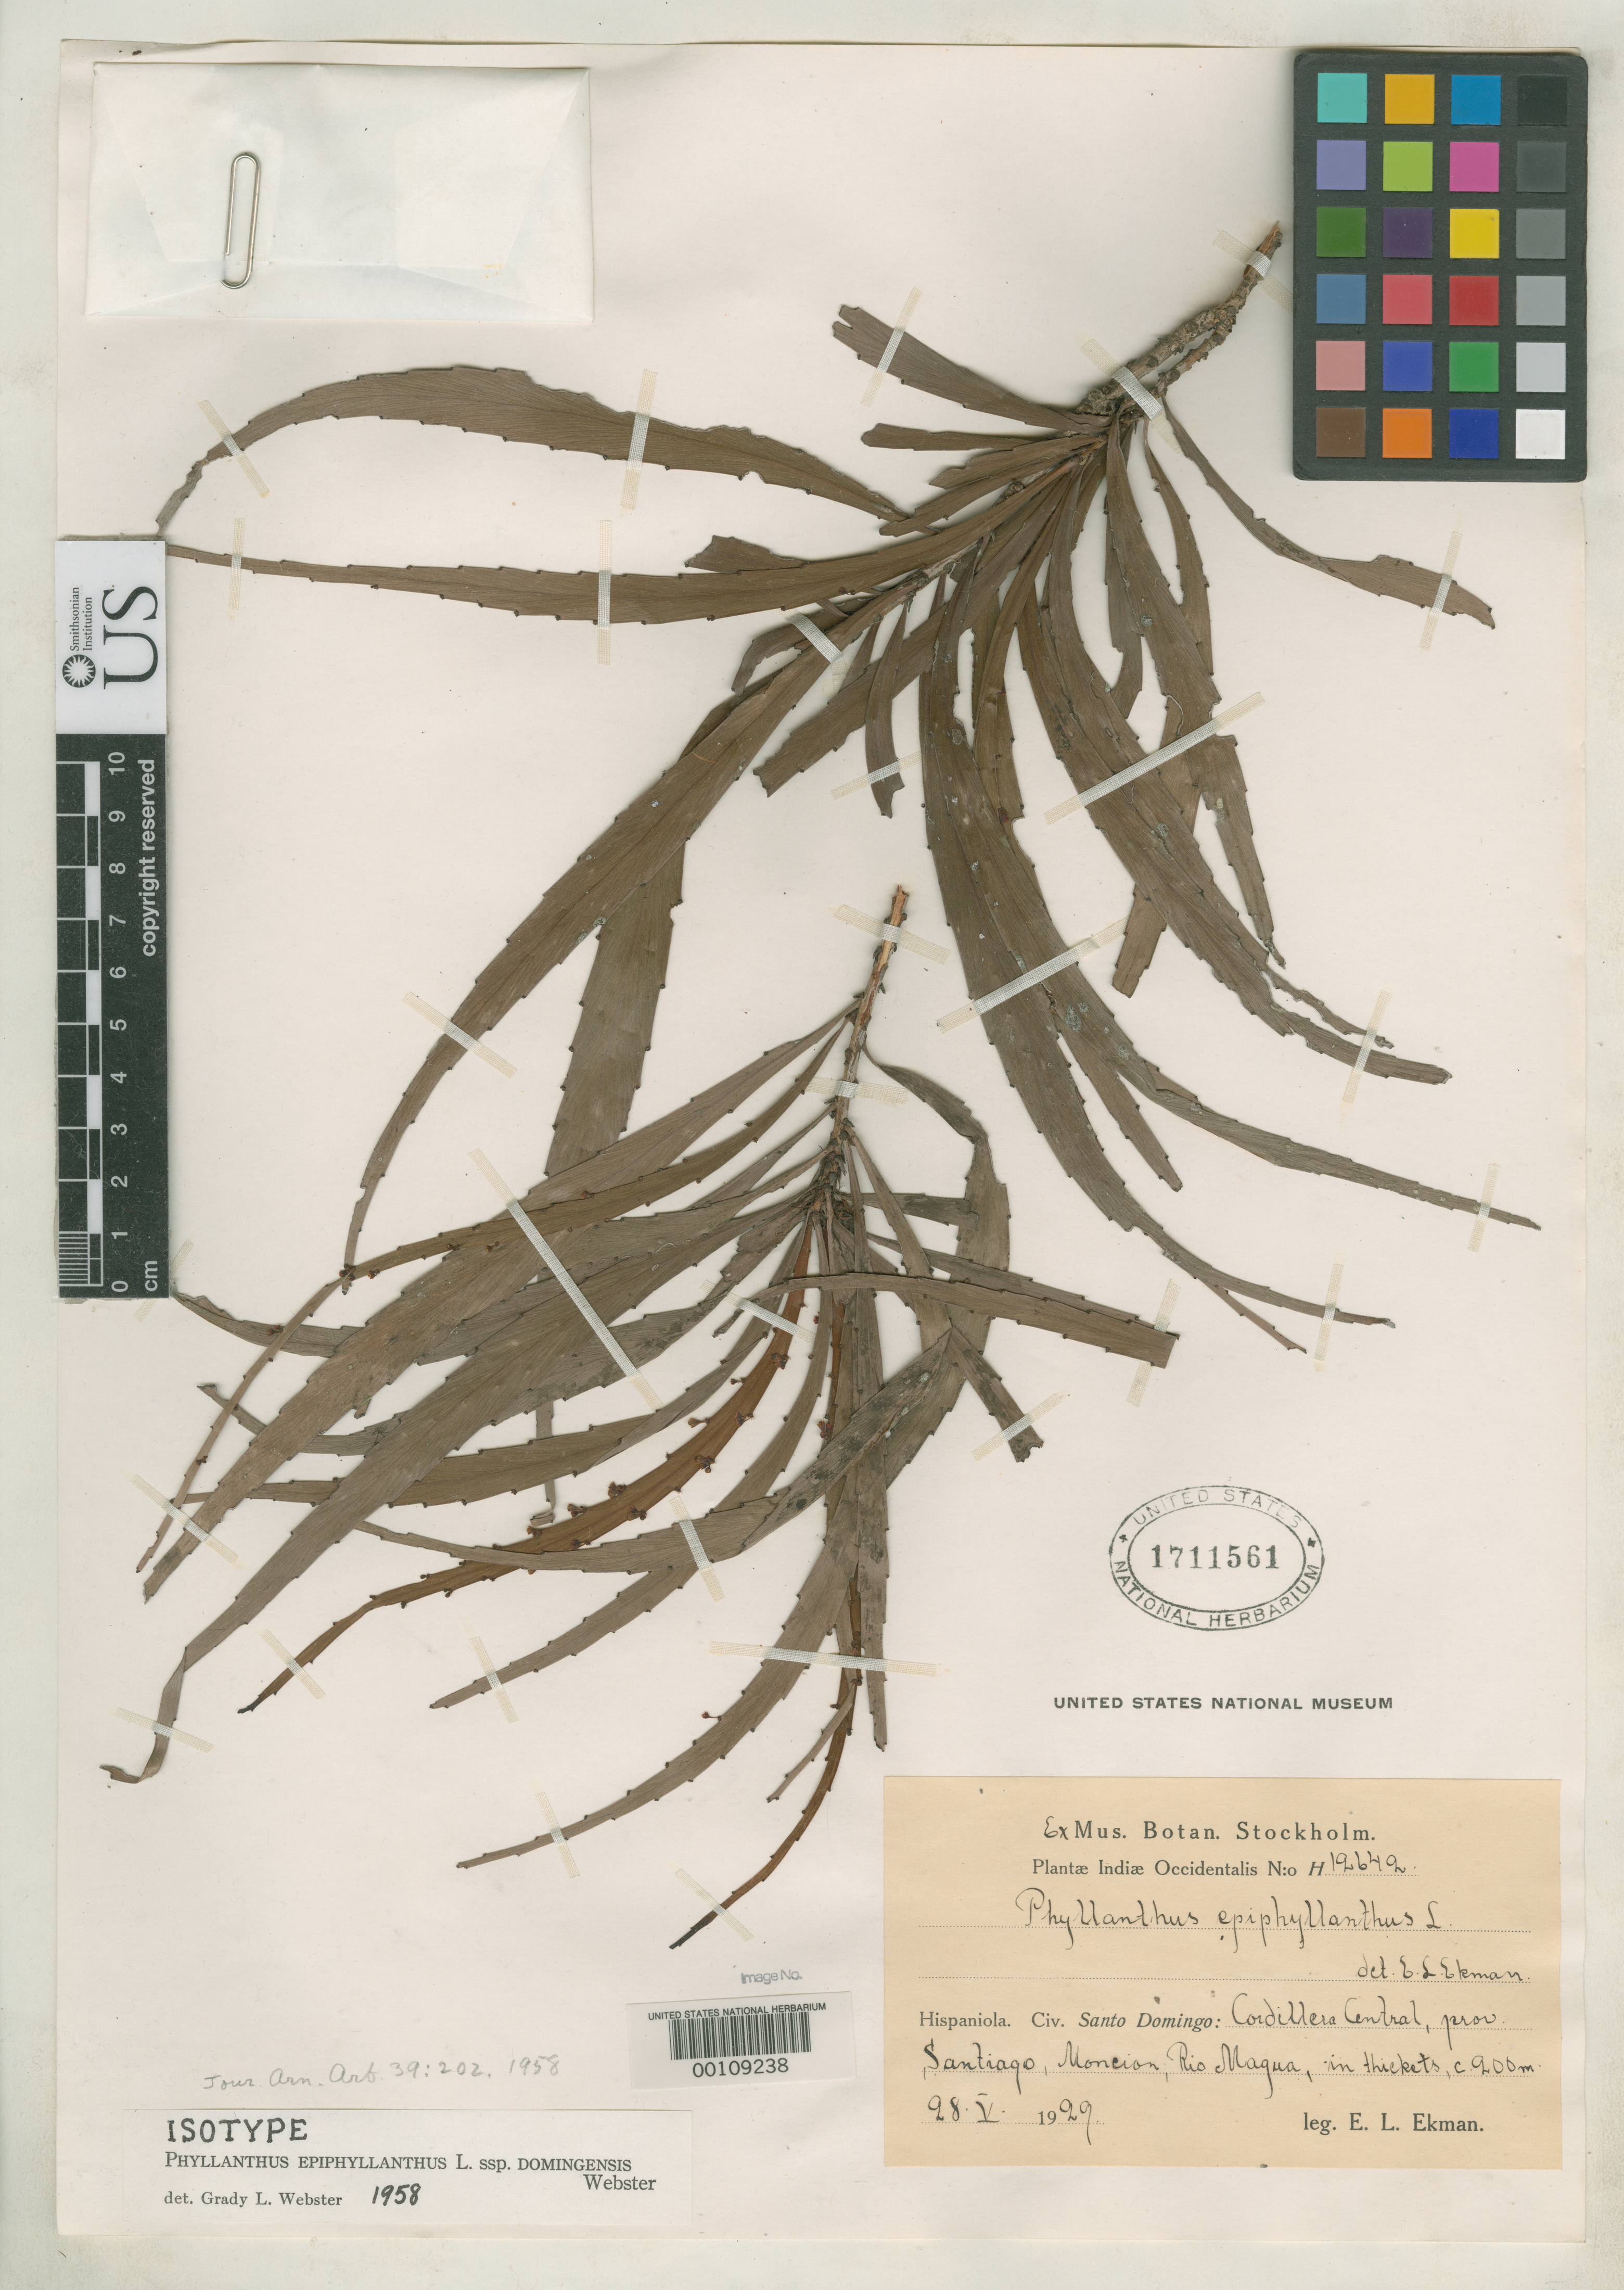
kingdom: Plantae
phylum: Tracheophyta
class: Magnoliopsida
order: Malpighiales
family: Phyllanthaceae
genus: Phyllanthus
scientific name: Phyllanthus epiphyllanthus subsp. domingensis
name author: G.L. Webster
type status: Isotype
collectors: E. L. Ekman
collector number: H 12642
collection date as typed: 29 May 1929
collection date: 1929-05-29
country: Dominican Republic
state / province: Santiago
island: Hispaniola Island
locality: Moncion, Rio Magua.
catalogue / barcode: US 1711561